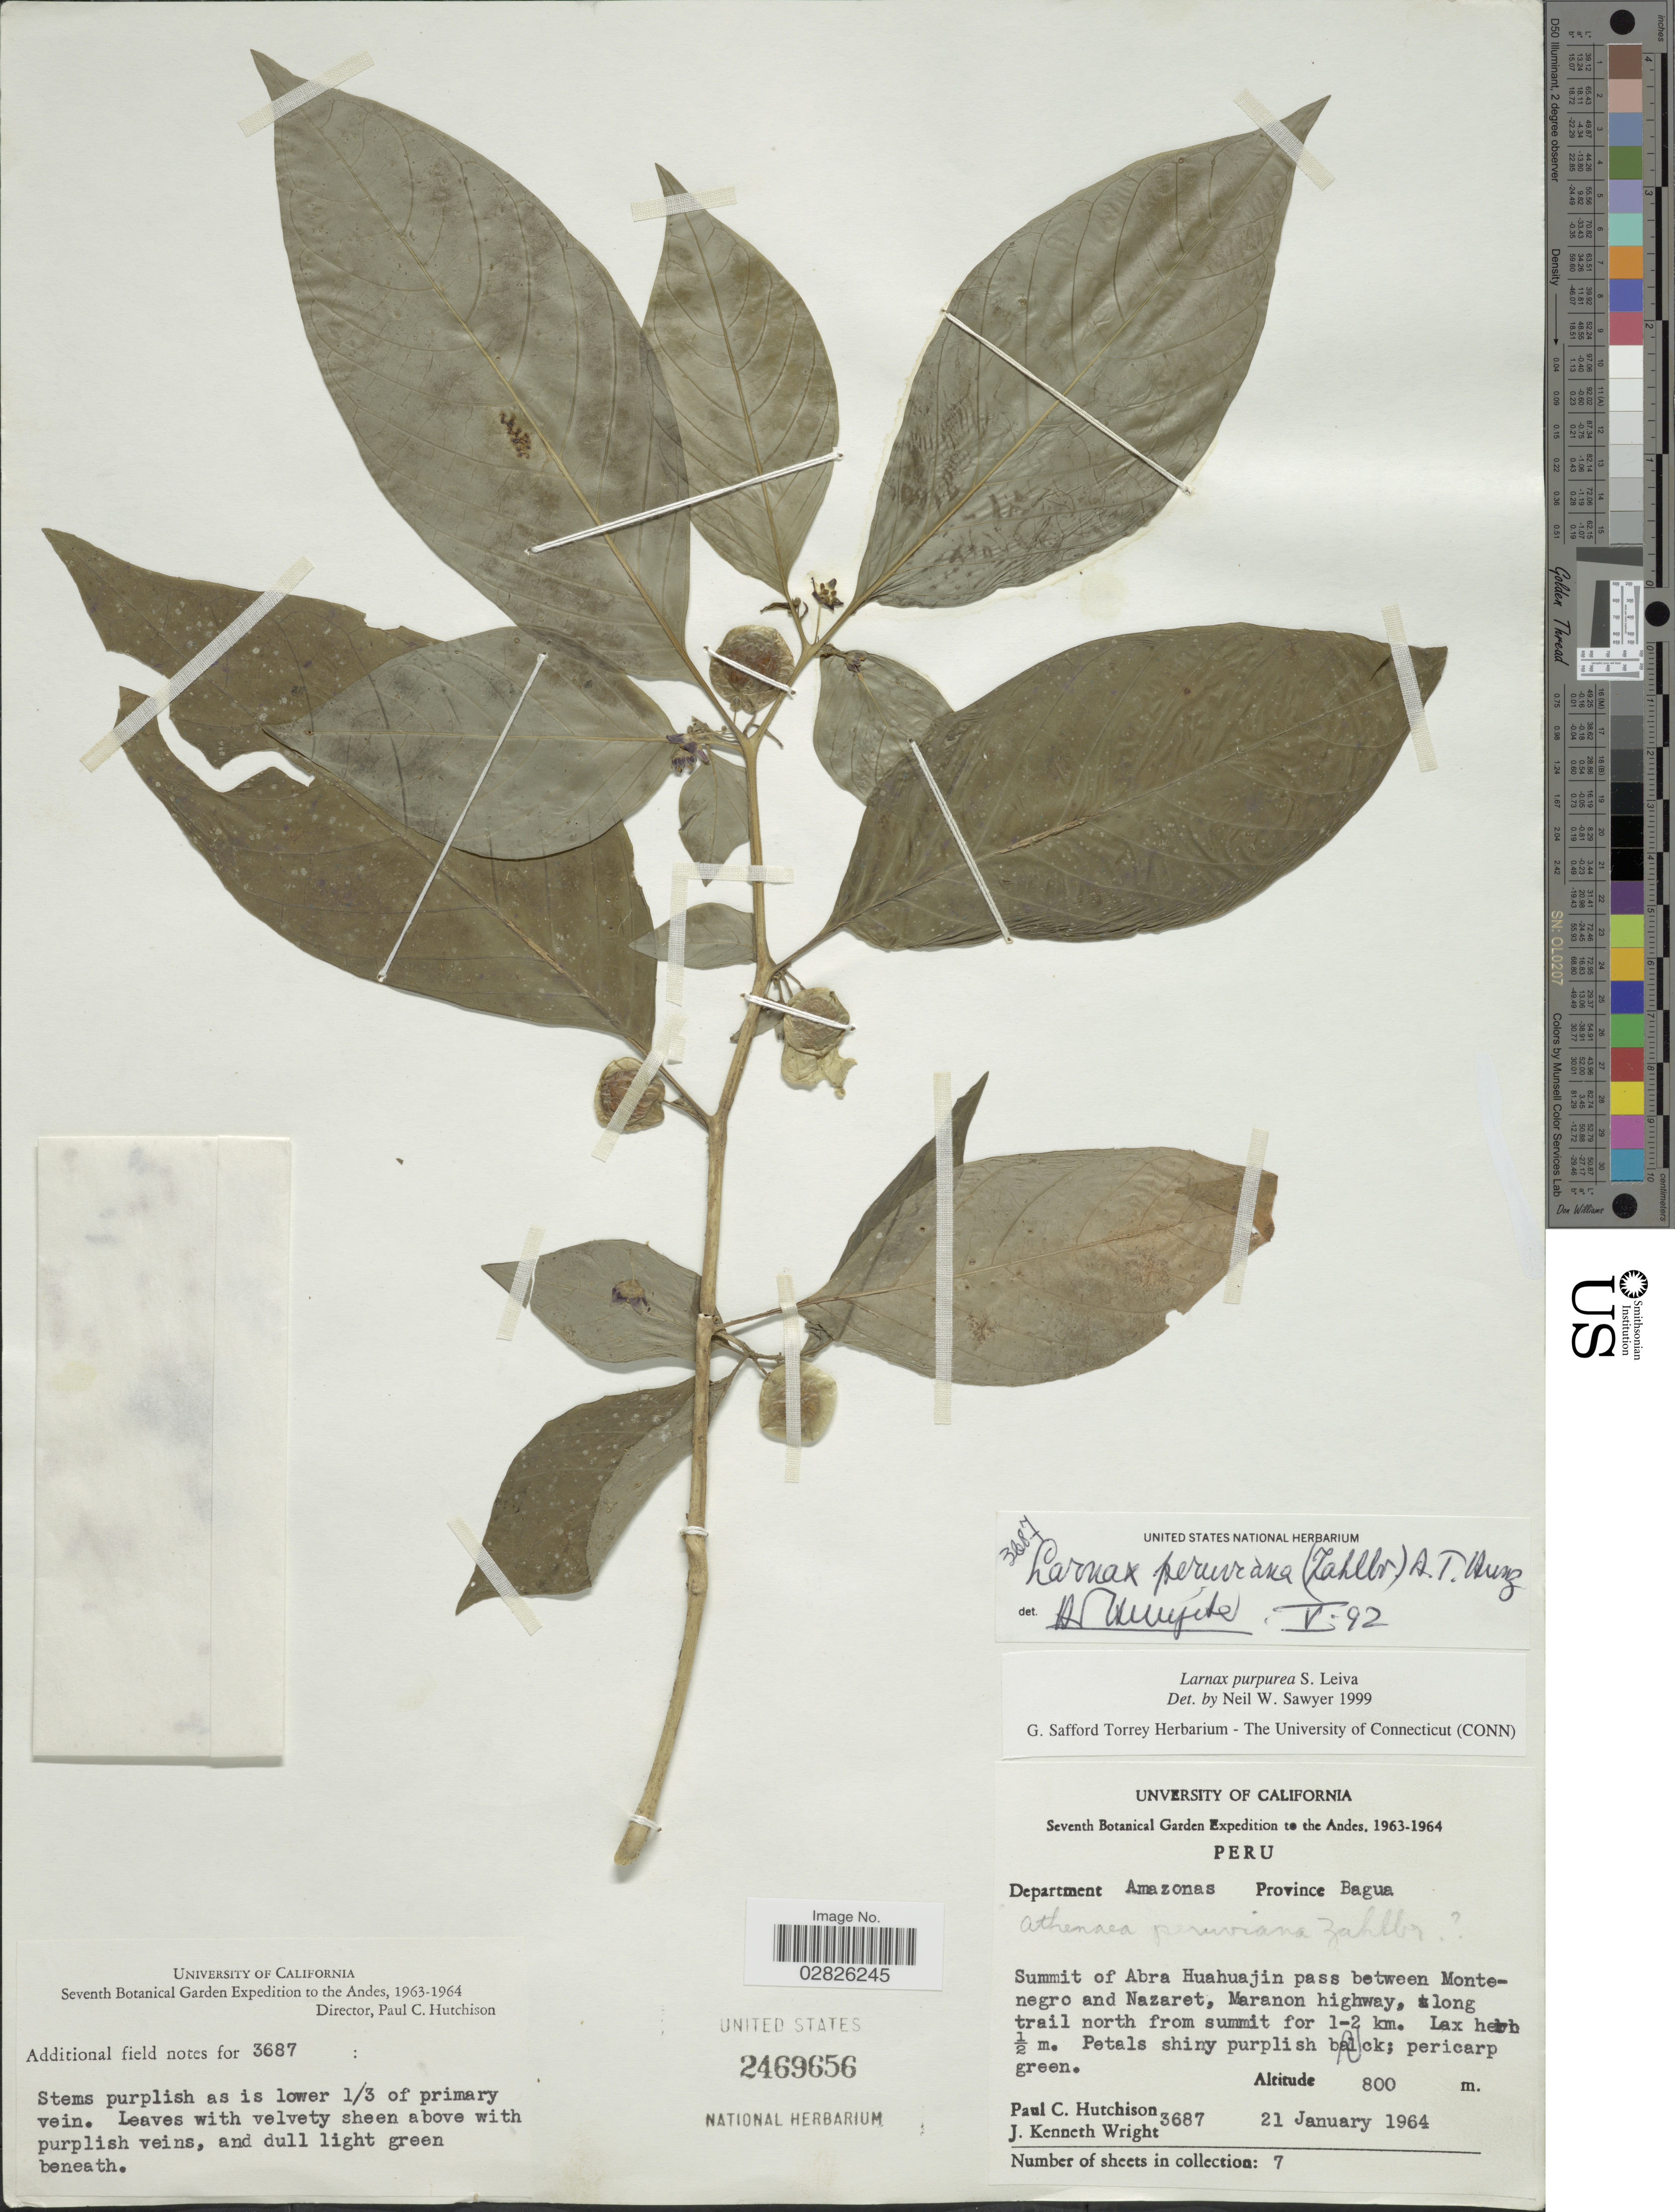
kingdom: Plantae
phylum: Tracheophyta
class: Magnoliopsida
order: Solanales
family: Solanaceae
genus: Larnax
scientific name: Larnax purpurea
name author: S. Leiva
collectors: P. C. Hutchison & J. K. Wright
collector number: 3687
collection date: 1964-01-21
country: Peru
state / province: Amazonas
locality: Department Amazonas, Province Bagua. Summit of Abra Huahuajin pass between Montenegro and Nazaret, Maranon highway, along trail north from summit for 1-2 km. Andes.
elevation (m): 800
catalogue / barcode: US 2469656